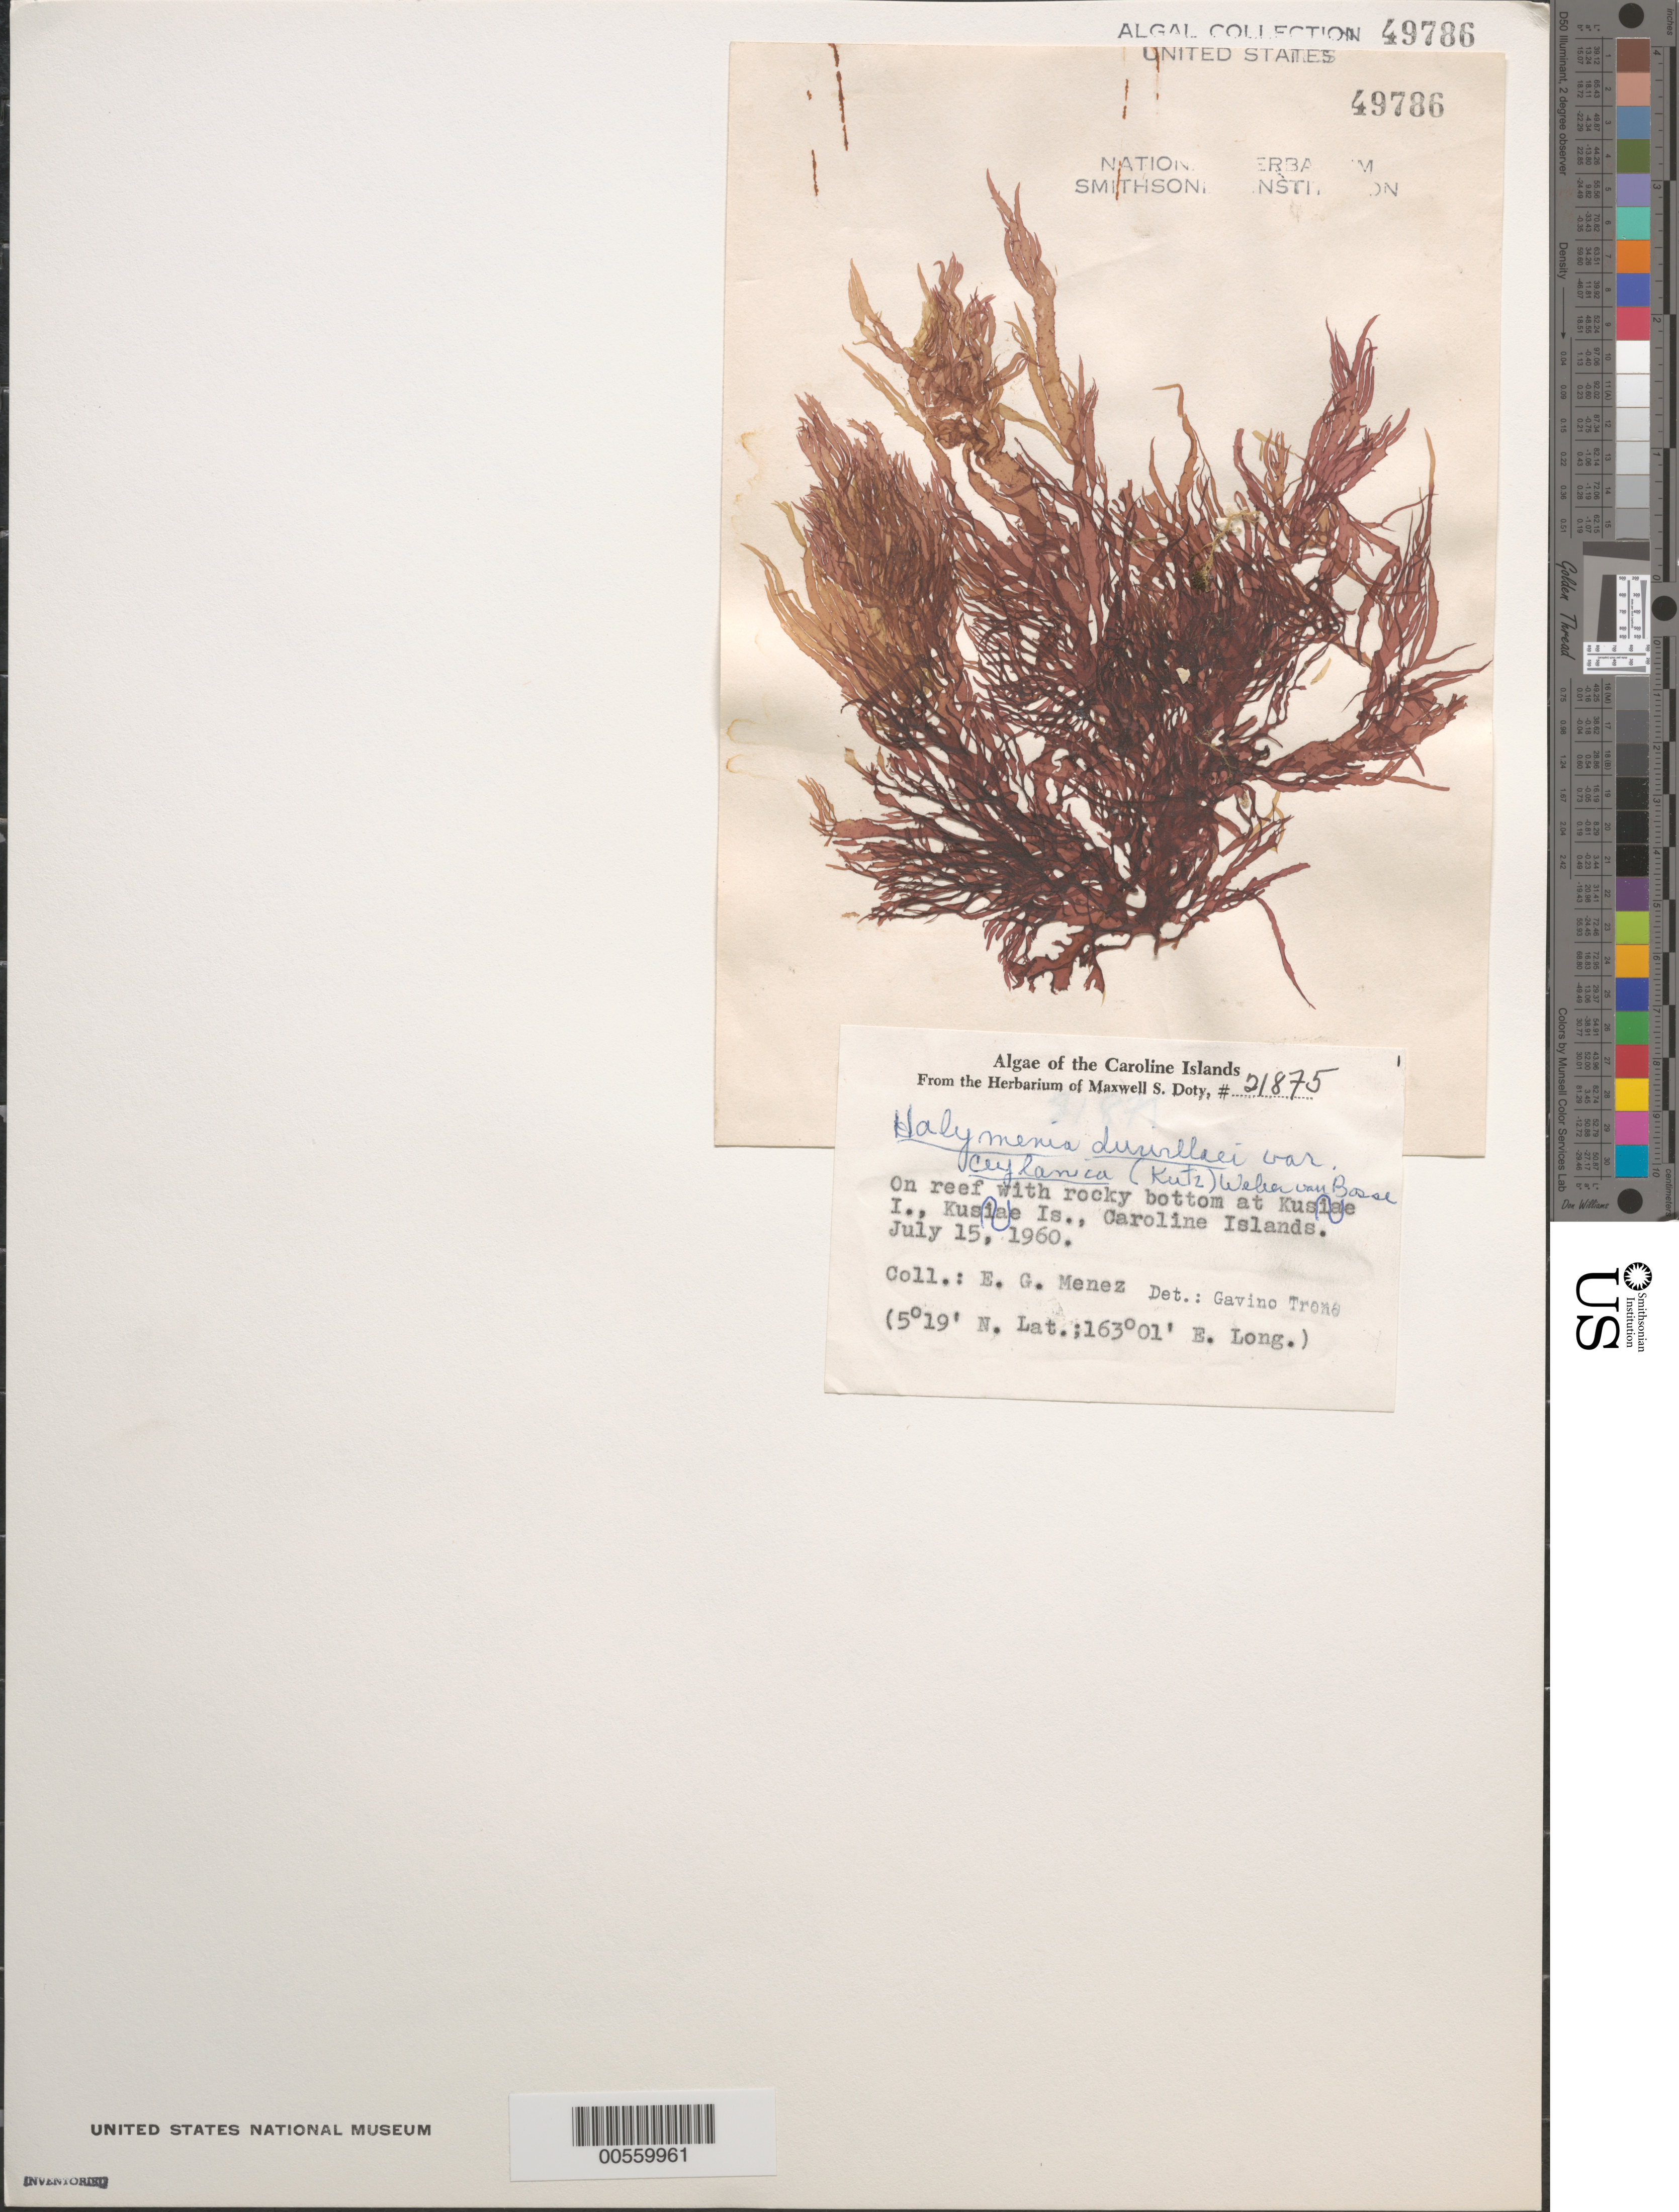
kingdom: Plantae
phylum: Rhodophyta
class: Florideophyceae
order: Halymeniales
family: Halymeniaceae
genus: Halymenia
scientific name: Halymenia durvillaei var. ceylanica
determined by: Trono, Gavino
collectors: Meñez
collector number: MSD 21875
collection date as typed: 15 Jul 1960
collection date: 1960-07-15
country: Micronesia, Federated States of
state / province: Kosrae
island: Kosrae [Kusaie]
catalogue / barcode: US 49786